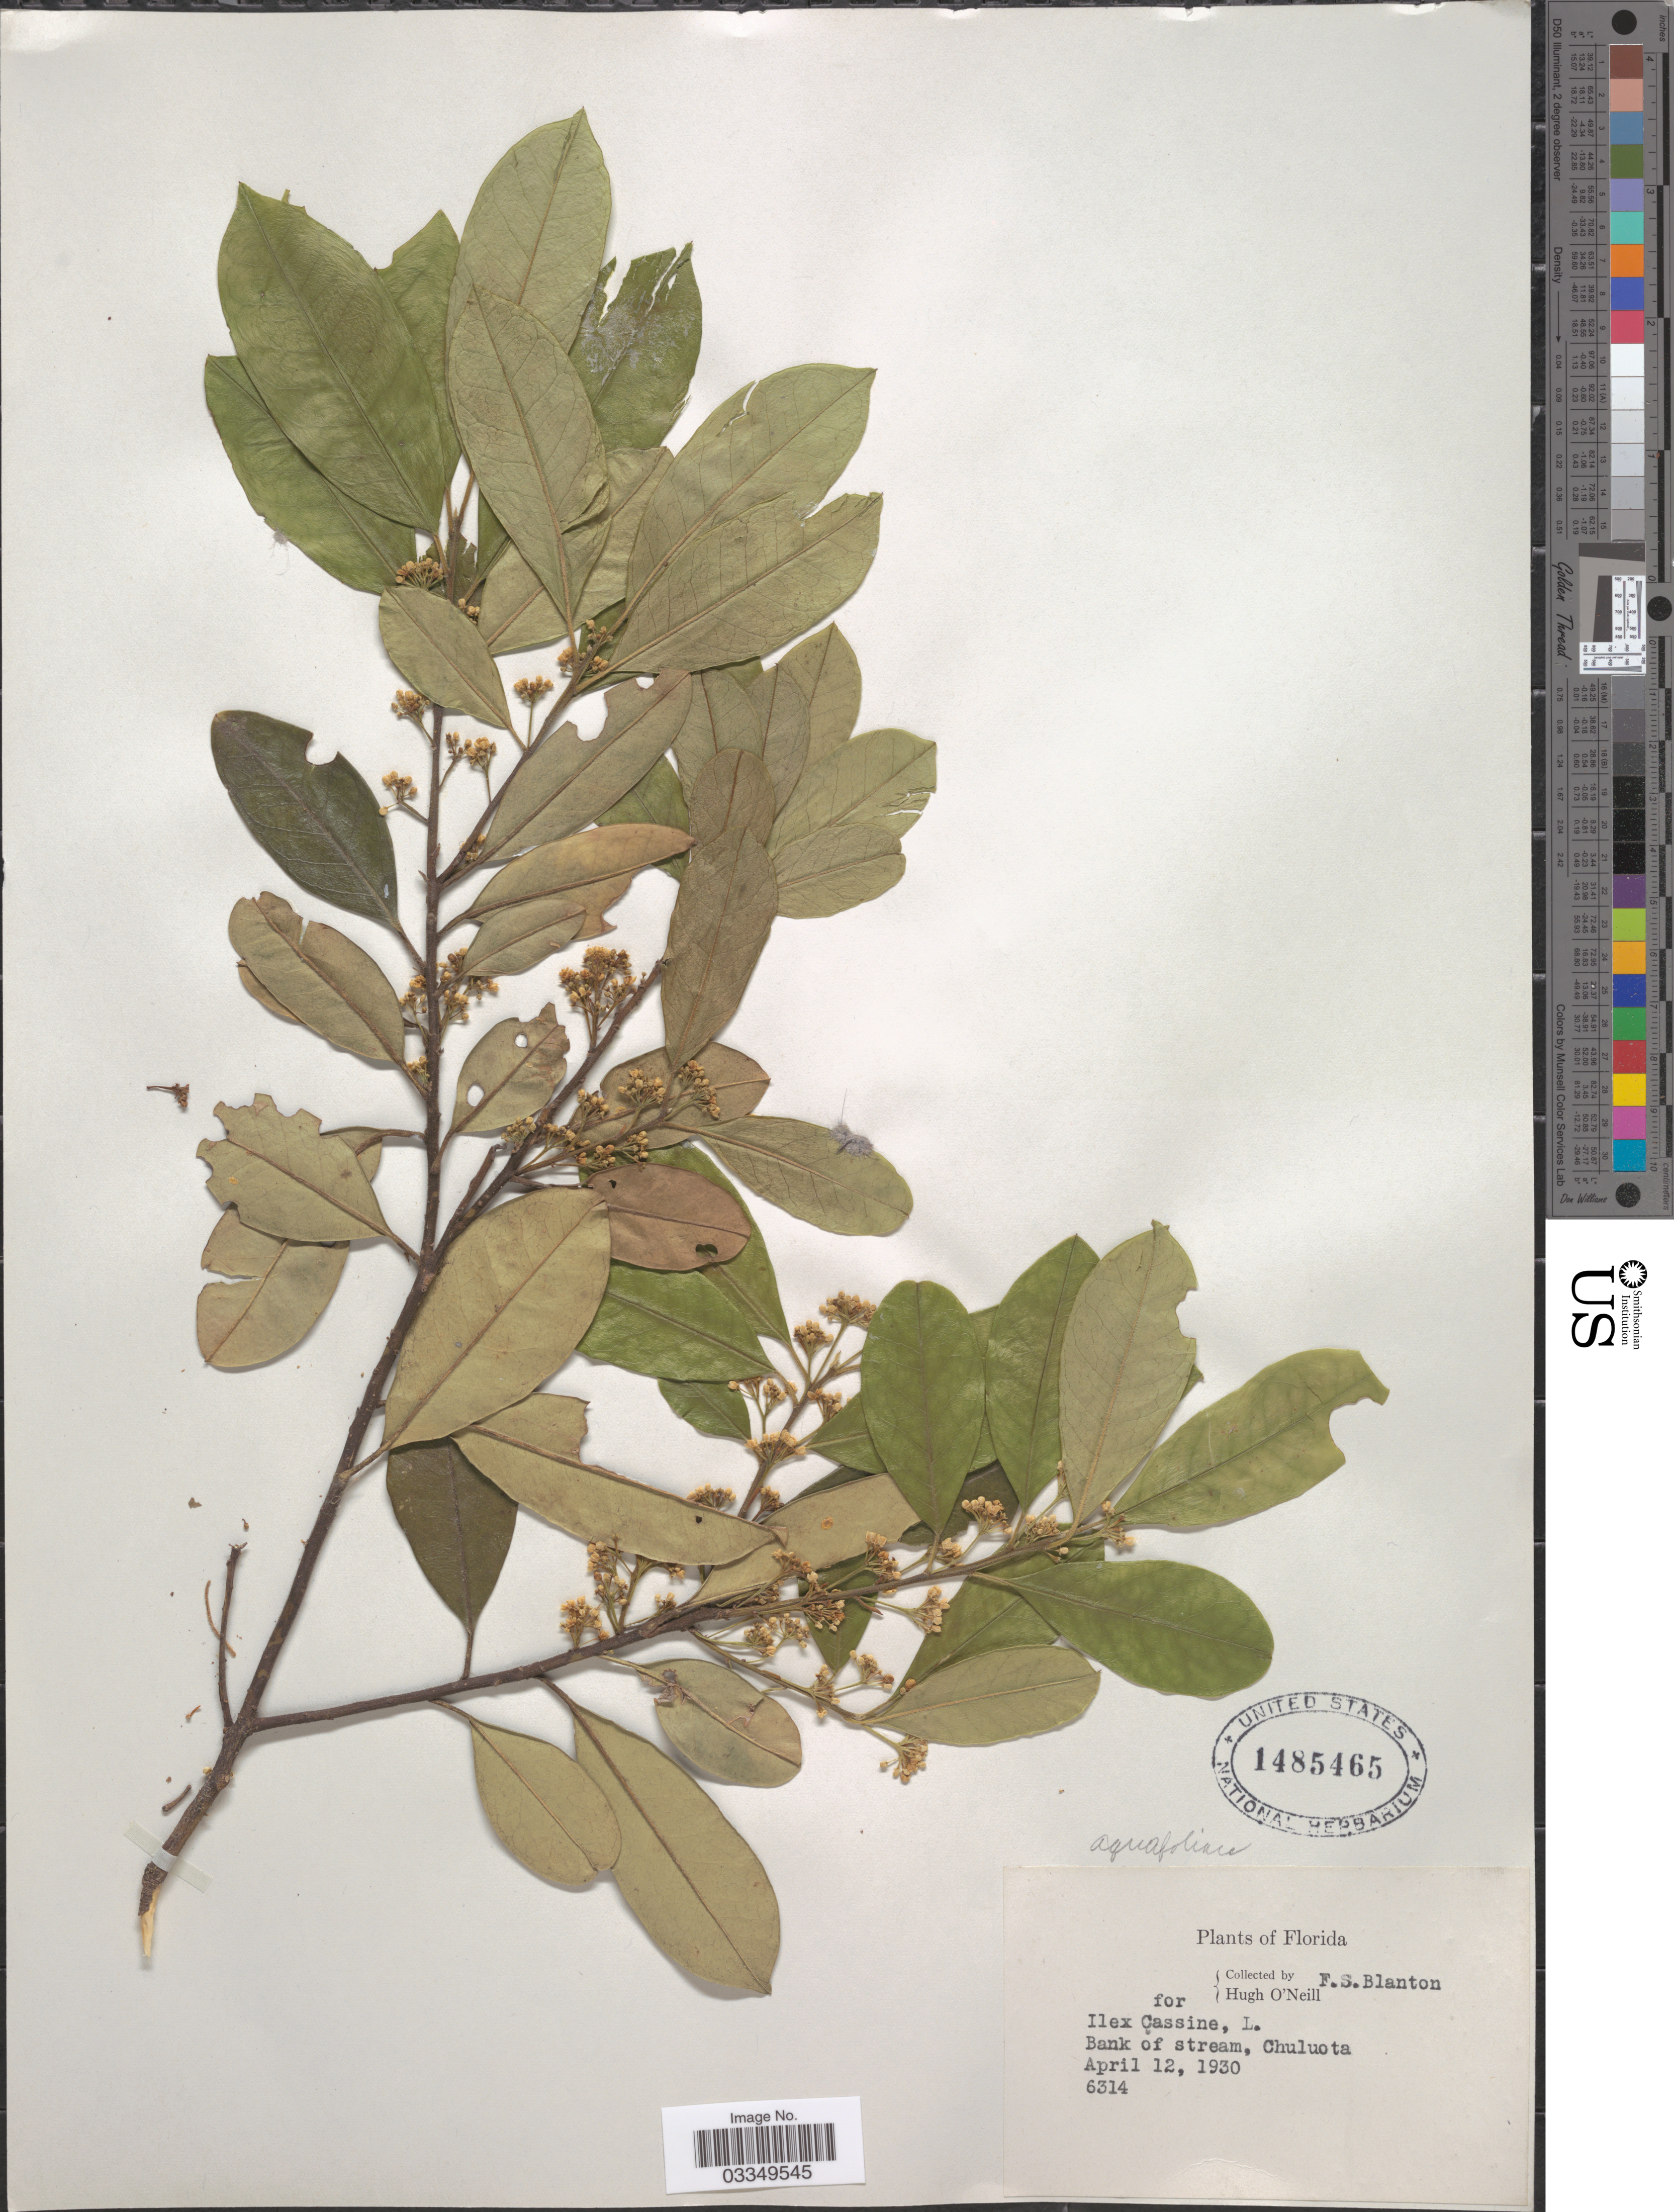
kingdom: Plantae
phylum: Tracheophyta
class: Magnoliopsida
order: Aquifoliales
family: Aquifoliaceae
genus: Ilex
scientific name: Ilex cassine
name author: L.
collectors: F. S. Blanton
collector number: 6314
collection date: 1930-04-12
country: United States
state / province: Florida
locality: Bank of stream, Chuluota.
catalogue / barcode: US 1485465